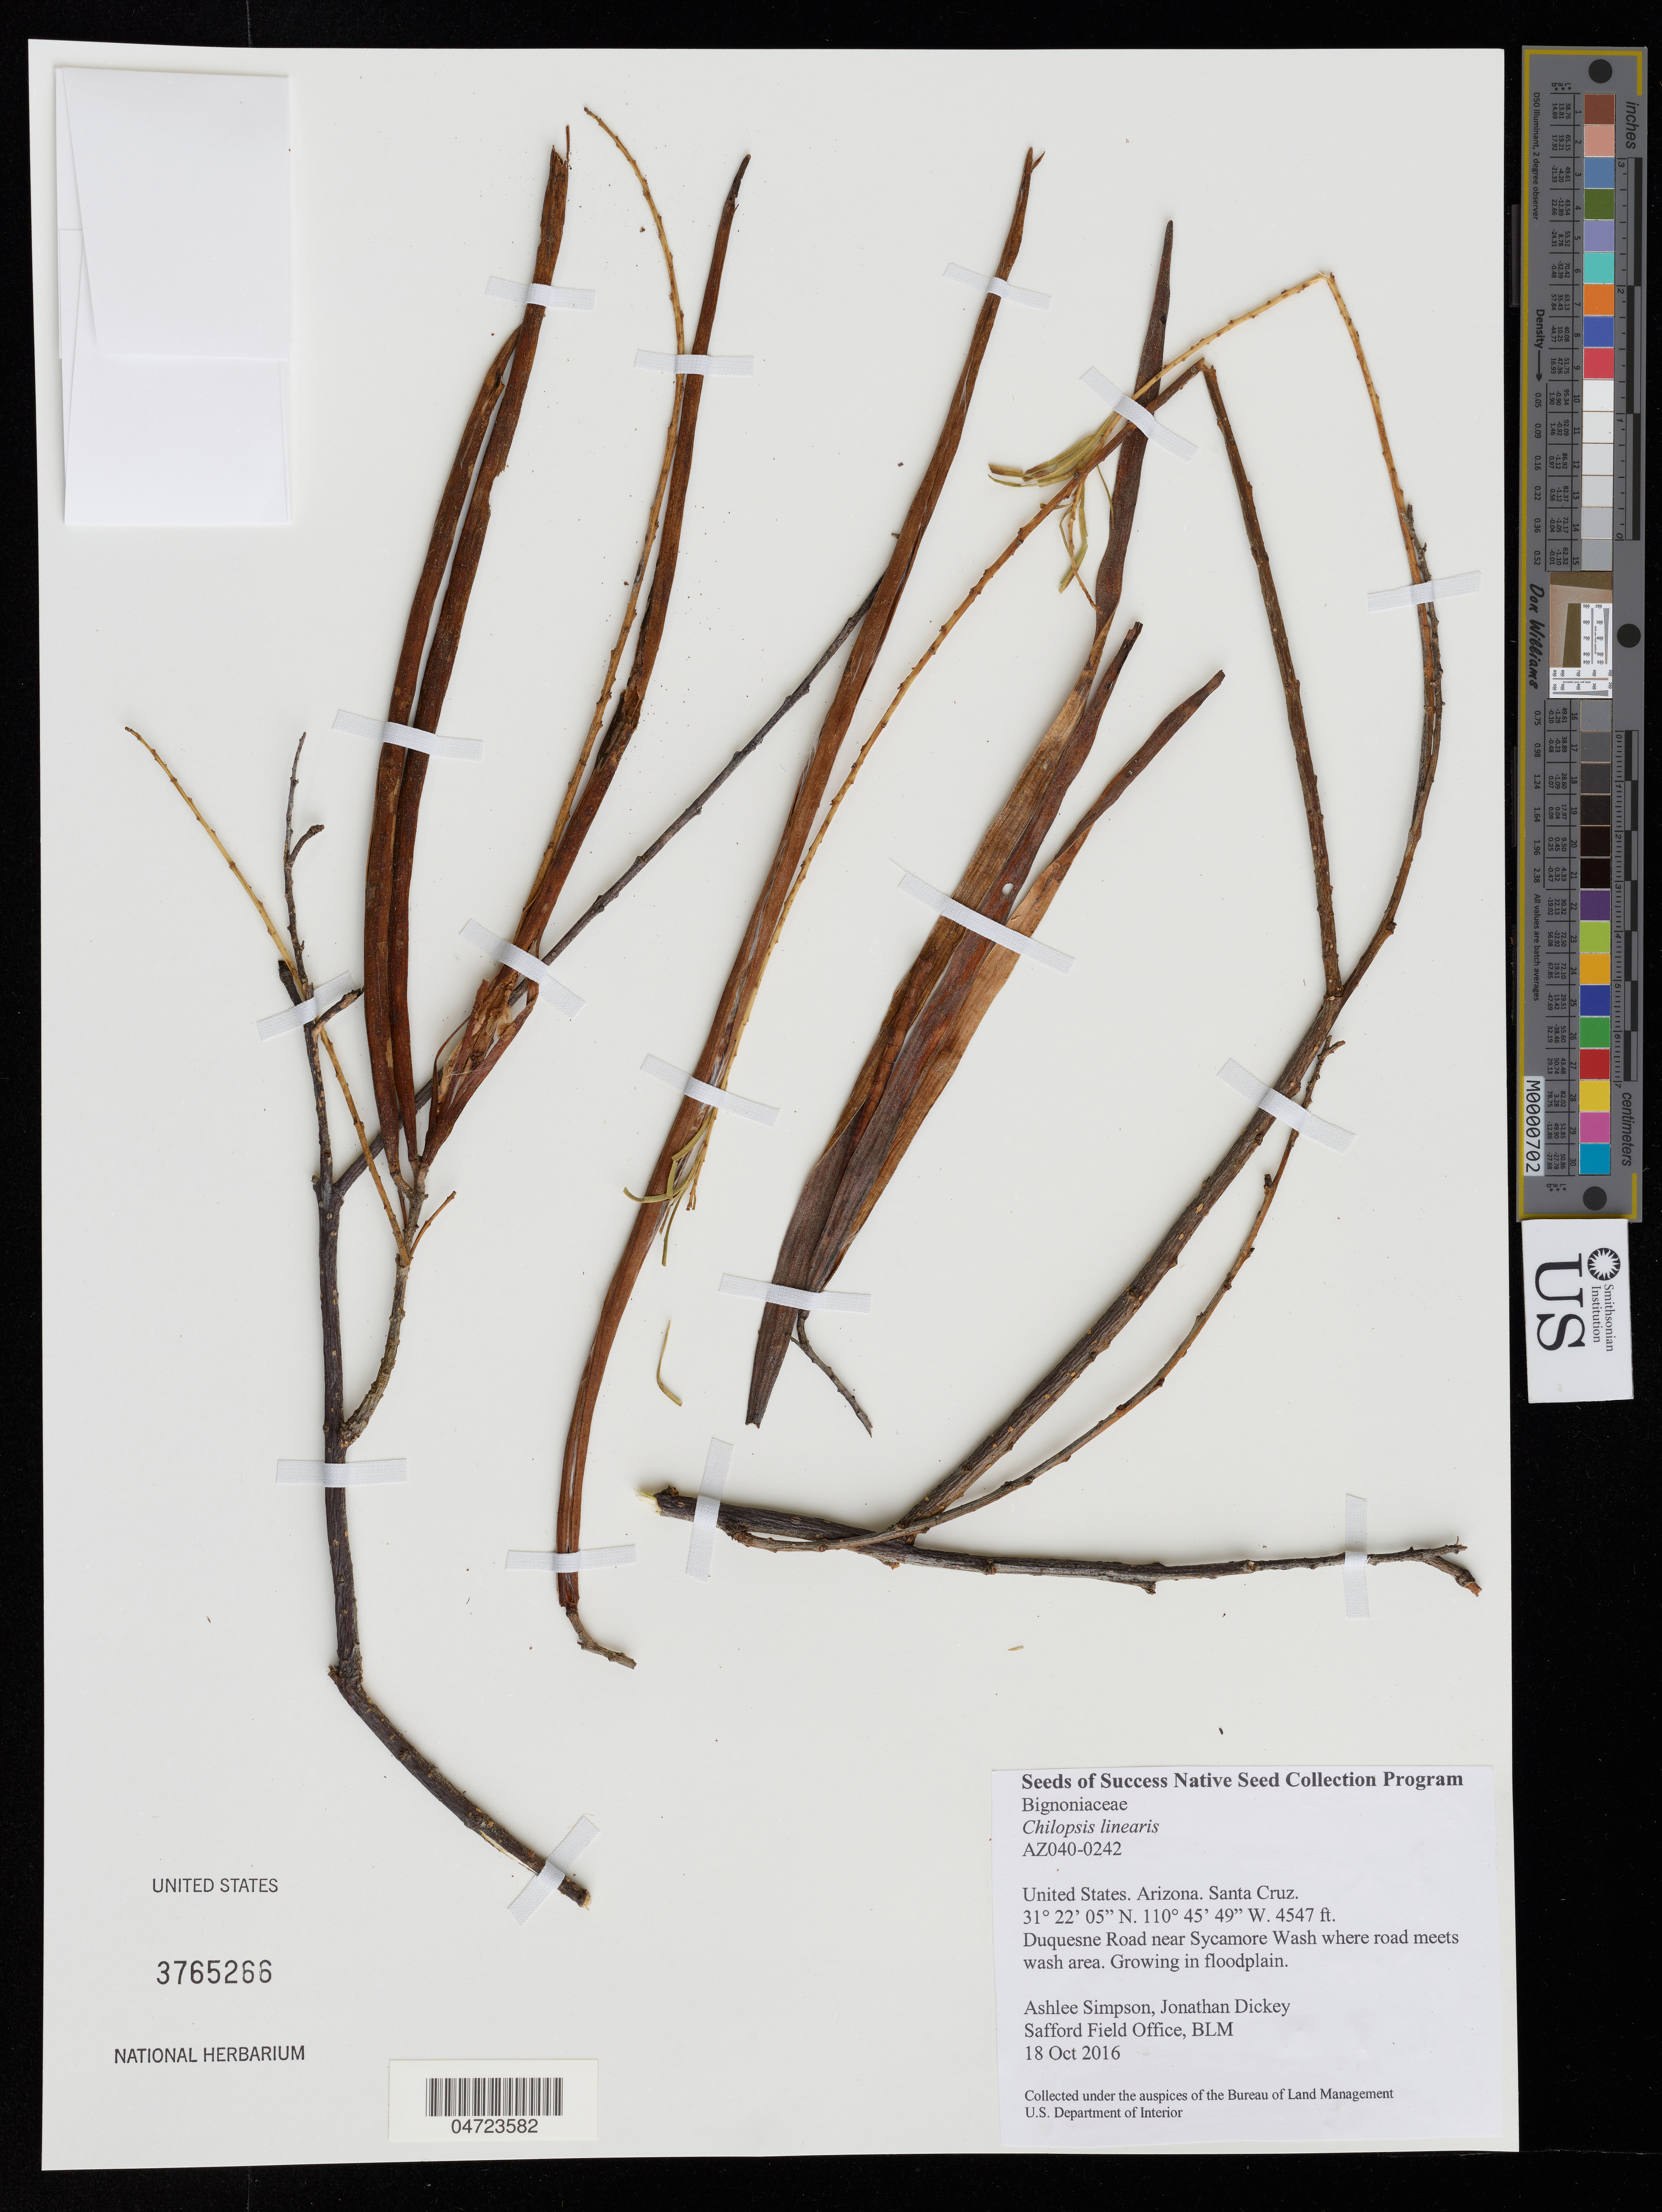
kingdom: Plantae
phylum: Tracheophyta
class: Magnoliopsida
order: Lamiales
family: Bignoniaceae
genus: Chilopsis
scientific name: Chilopsis linearis var. tomenticaulis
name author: Henrickson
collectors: A. Simpson & J. Dickey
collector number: AZ040-0242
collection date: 2016-10-18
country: United States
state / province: Arizona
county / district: Santa Cruz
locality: Santa Cruz. Duquesne Road near Sycamore Wash where road meets wash area.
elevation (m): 1386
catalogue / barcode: US 3765266